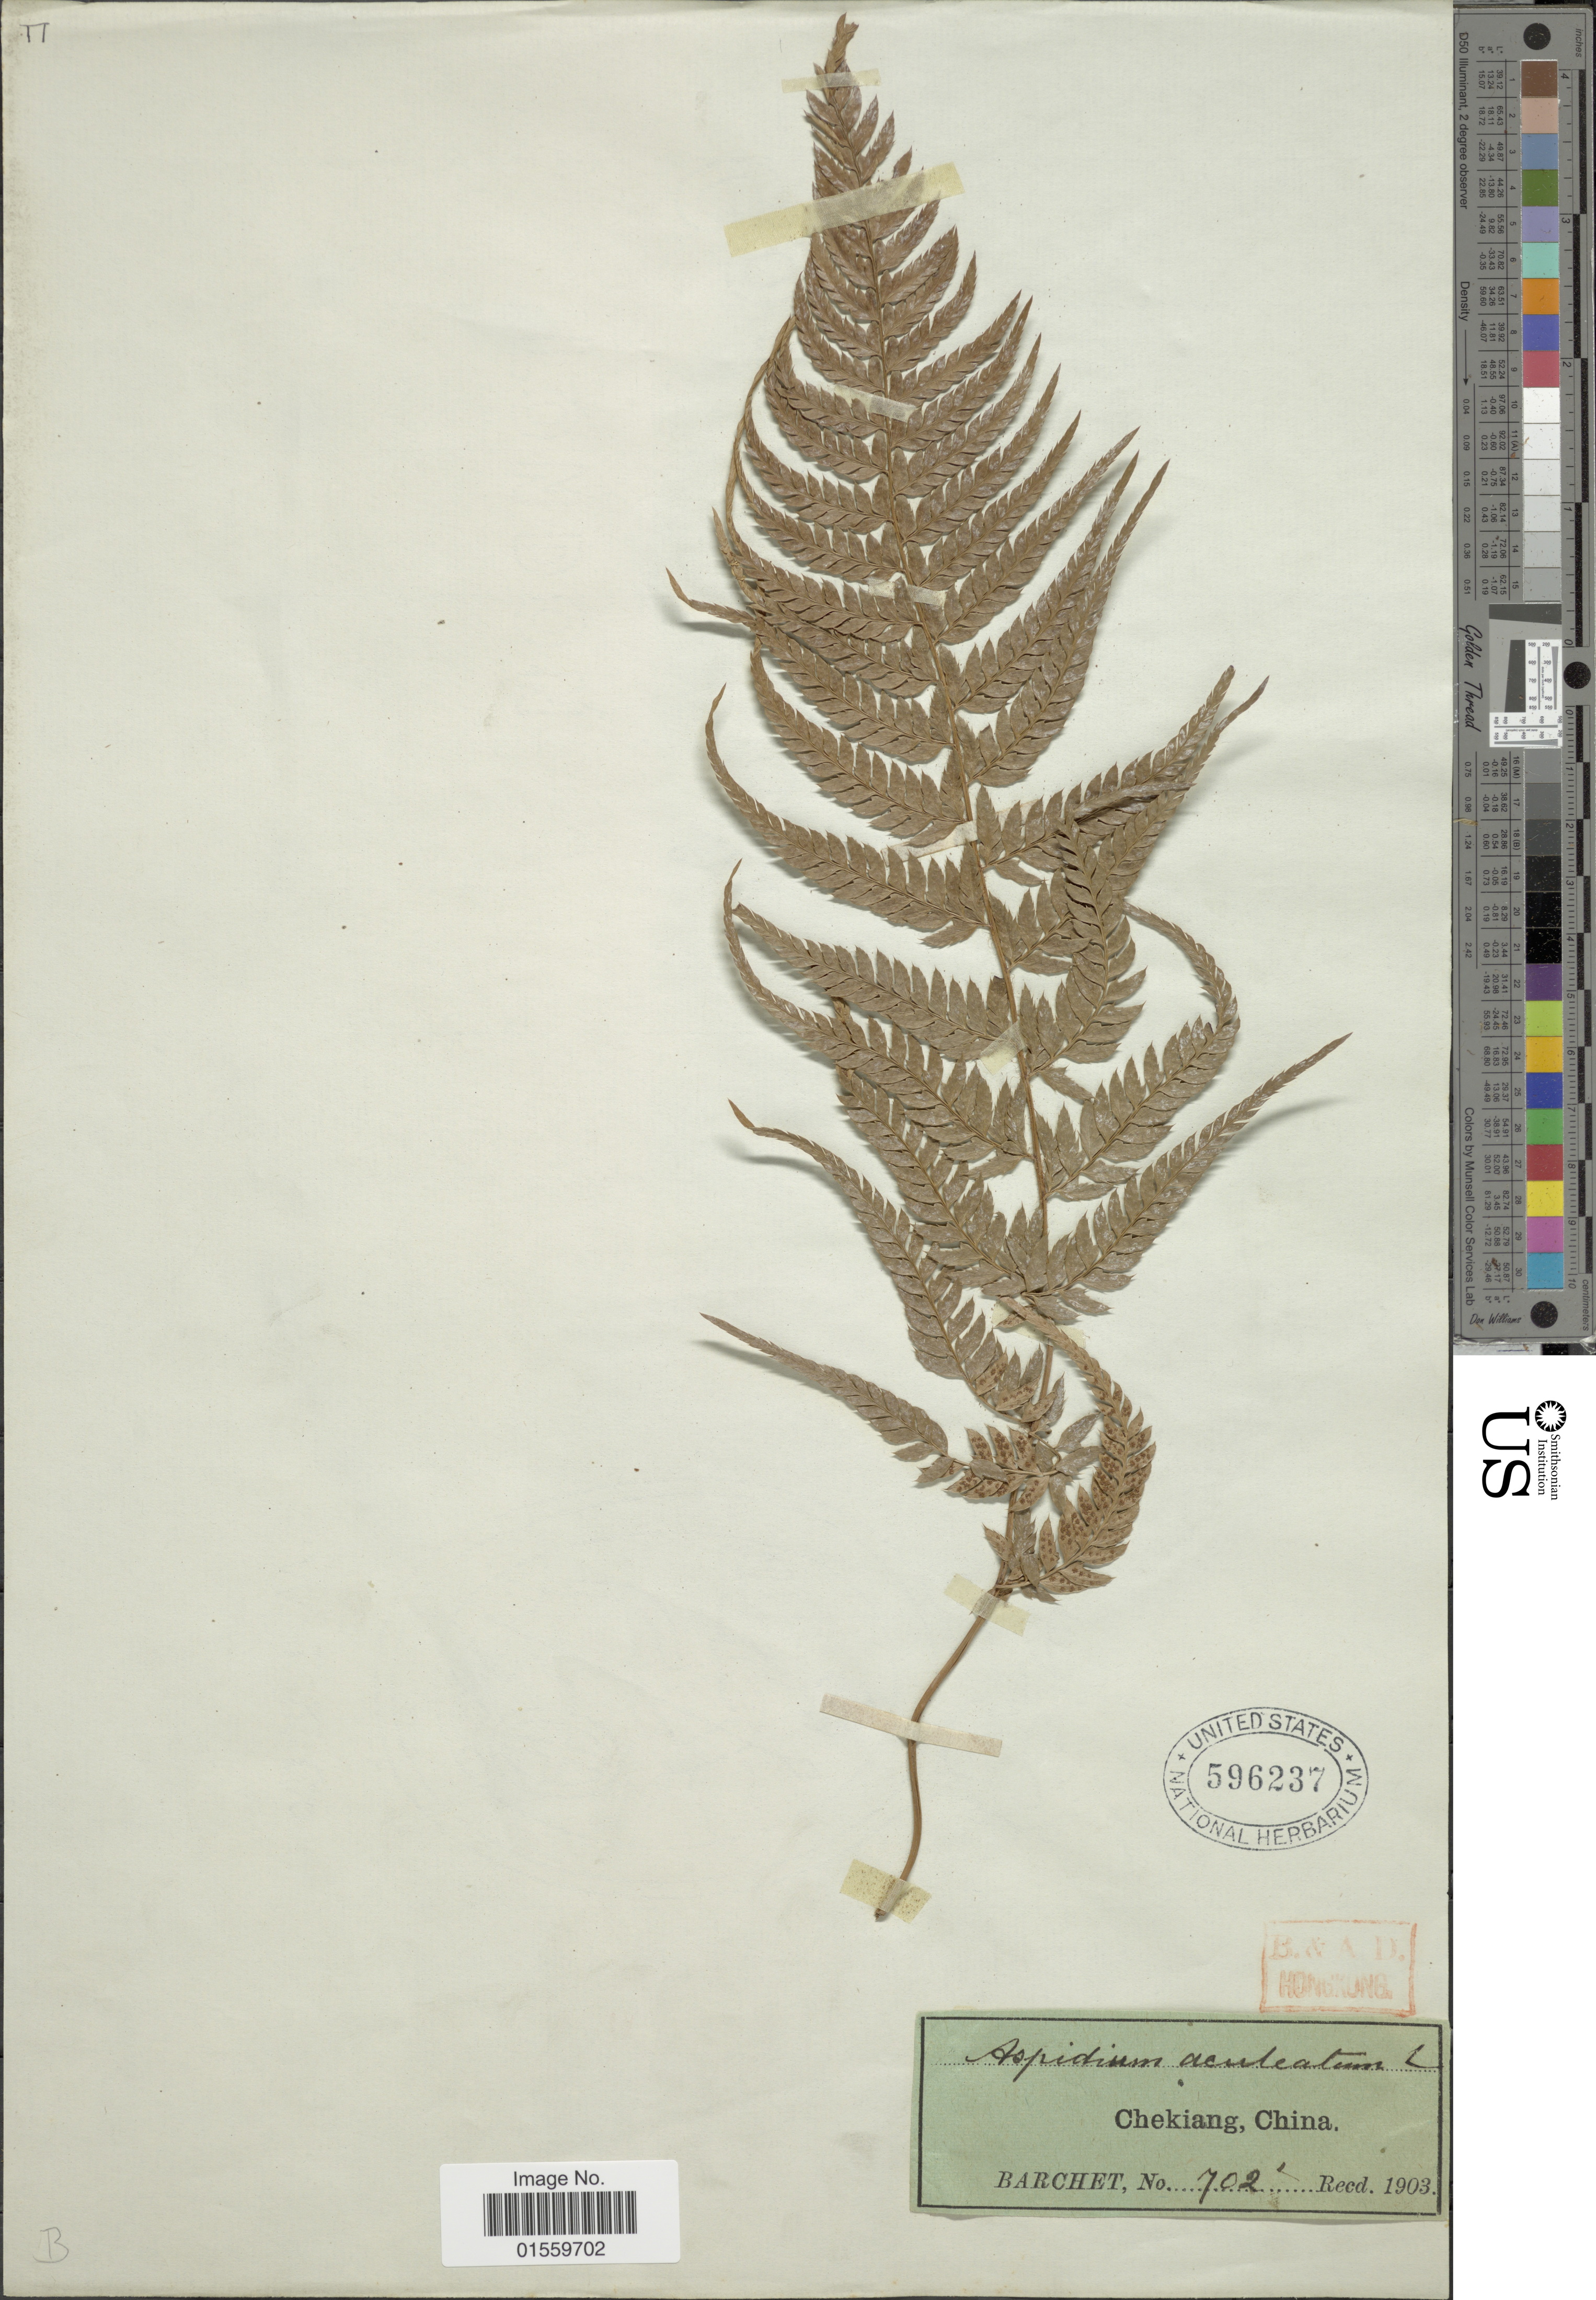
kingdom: Plantae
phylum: Tracheophyta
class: Polypodiopsida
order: Polypodiales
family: Dryopteridaceae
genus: Polystichum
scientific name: Polystichum tsus-simense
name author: (Hook.) J. Sm.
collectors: Barchet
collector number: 702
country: China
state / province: Zhejiang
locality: Chekiang, China.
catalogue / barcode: US 596237